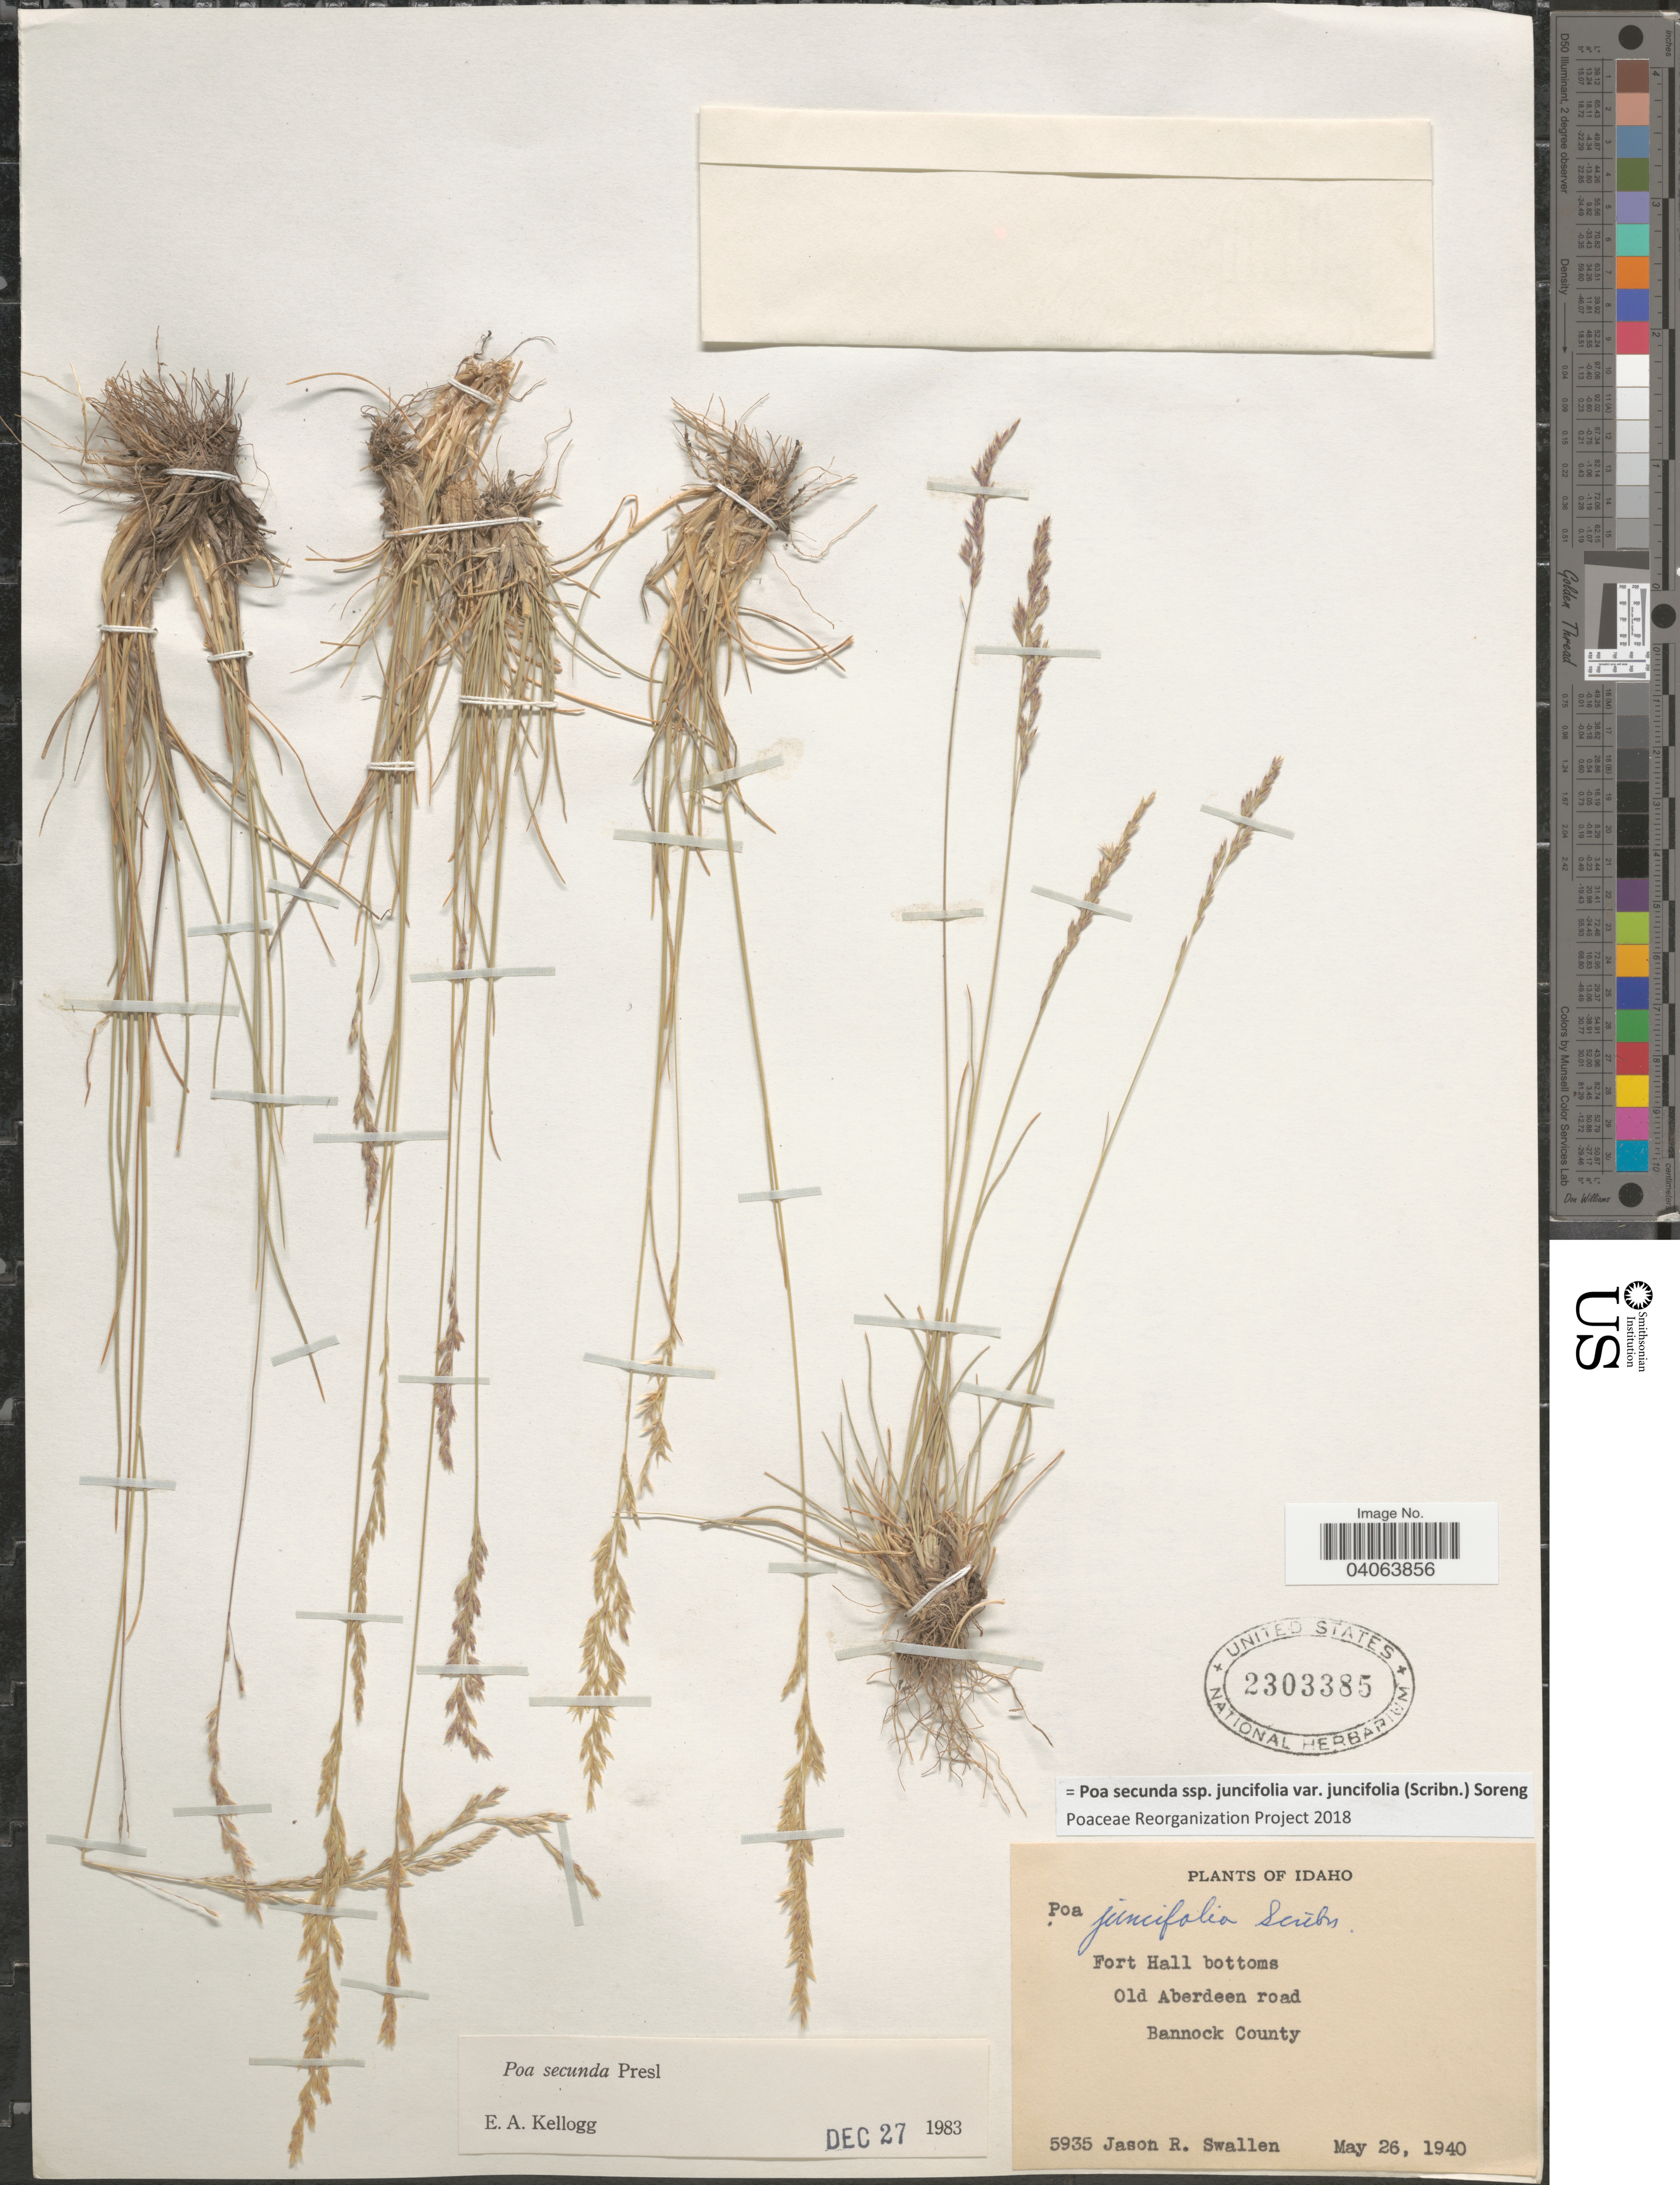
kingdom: Plantae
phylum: Tracheophyta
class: Liliopsida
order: Poales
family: Poaceae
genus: Poa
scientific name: Poa secunda subsp. juncifolia var. juncifolia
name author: (Scribn.) Soreng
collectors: J. R. Swallen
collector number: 5935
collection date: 1940-05-26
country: United States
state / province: Idaho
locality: Fort Hall bottoms. Old Aberdeen road. Bannock County.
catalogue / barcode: US 2303385